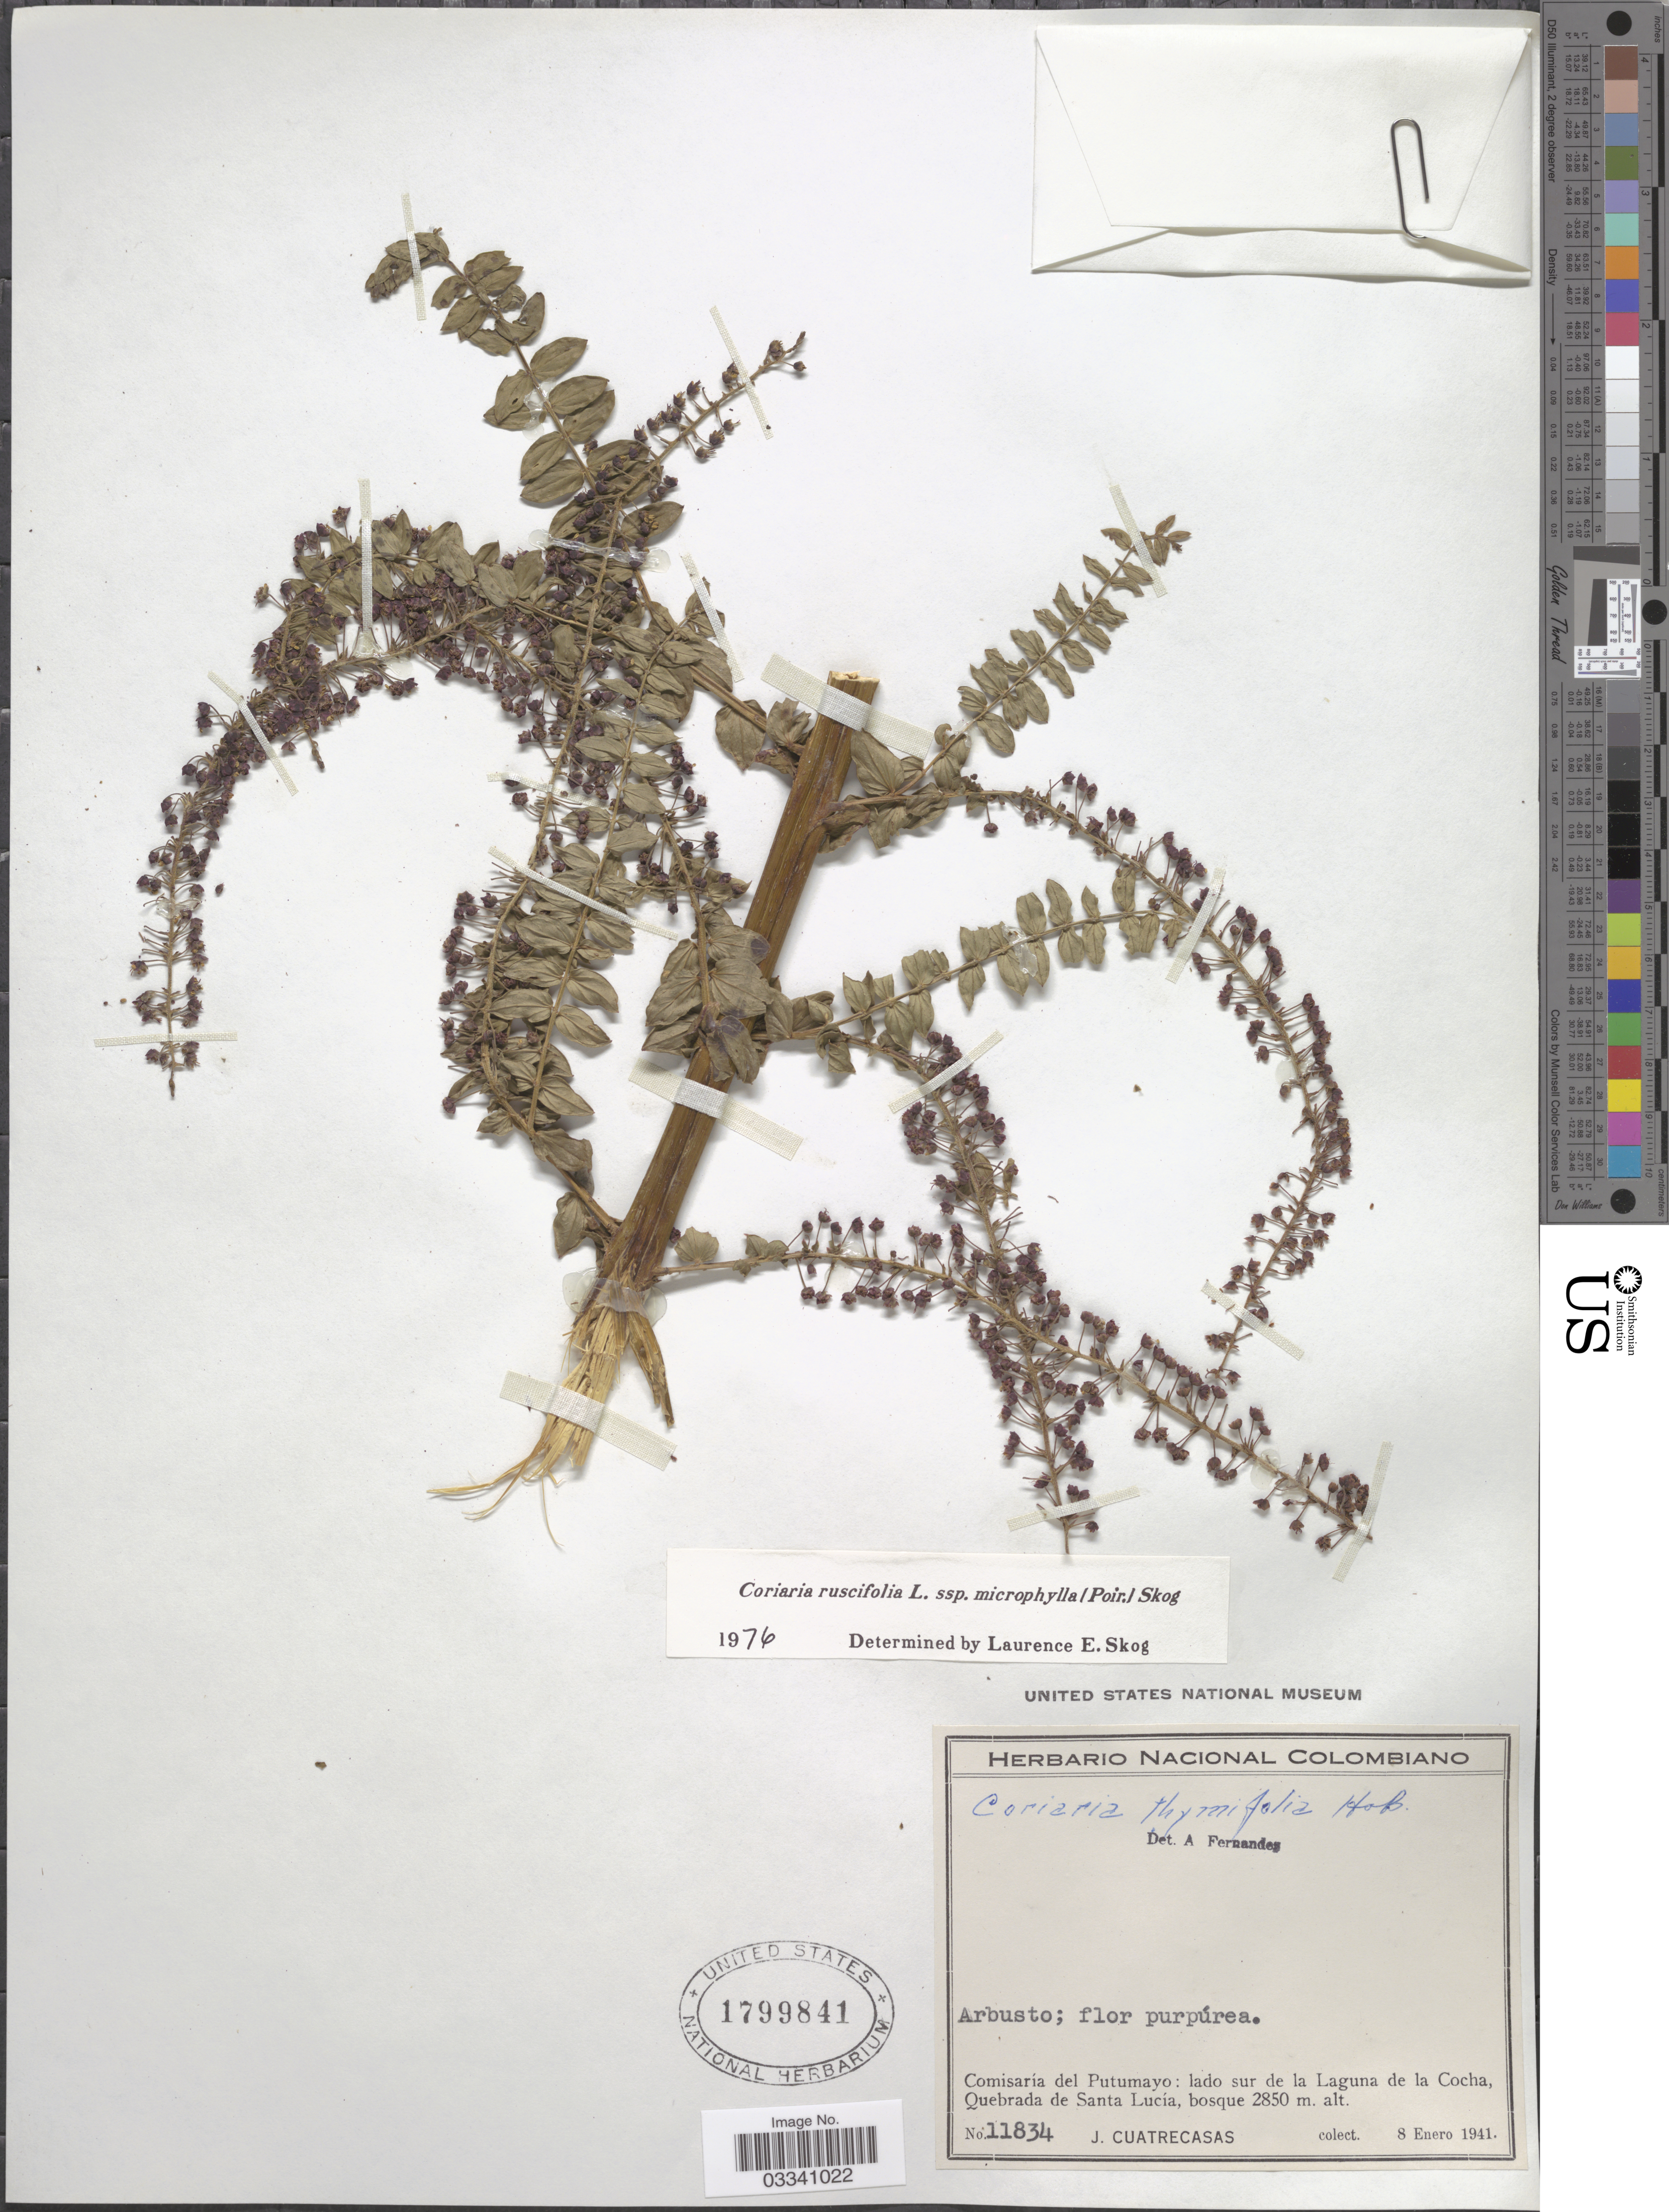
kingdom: Plantae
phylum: Tracheophyta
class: Magnoliopsida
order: Cucurbitales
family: Coriariaceae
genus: Coriaria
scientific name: Coriaria ruscifolia subsp. microphylla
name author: (Poir.) L.E. Skog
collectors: J. Cuatrecasas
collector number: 11834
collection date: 1941-01-08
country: Colombia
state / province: Putumayo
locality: Comisaría del Putumayo: lado sur de la Laguna de la Cocha, Quebrada de Santa Lucia.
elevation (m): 2850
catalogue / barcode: US 1799841